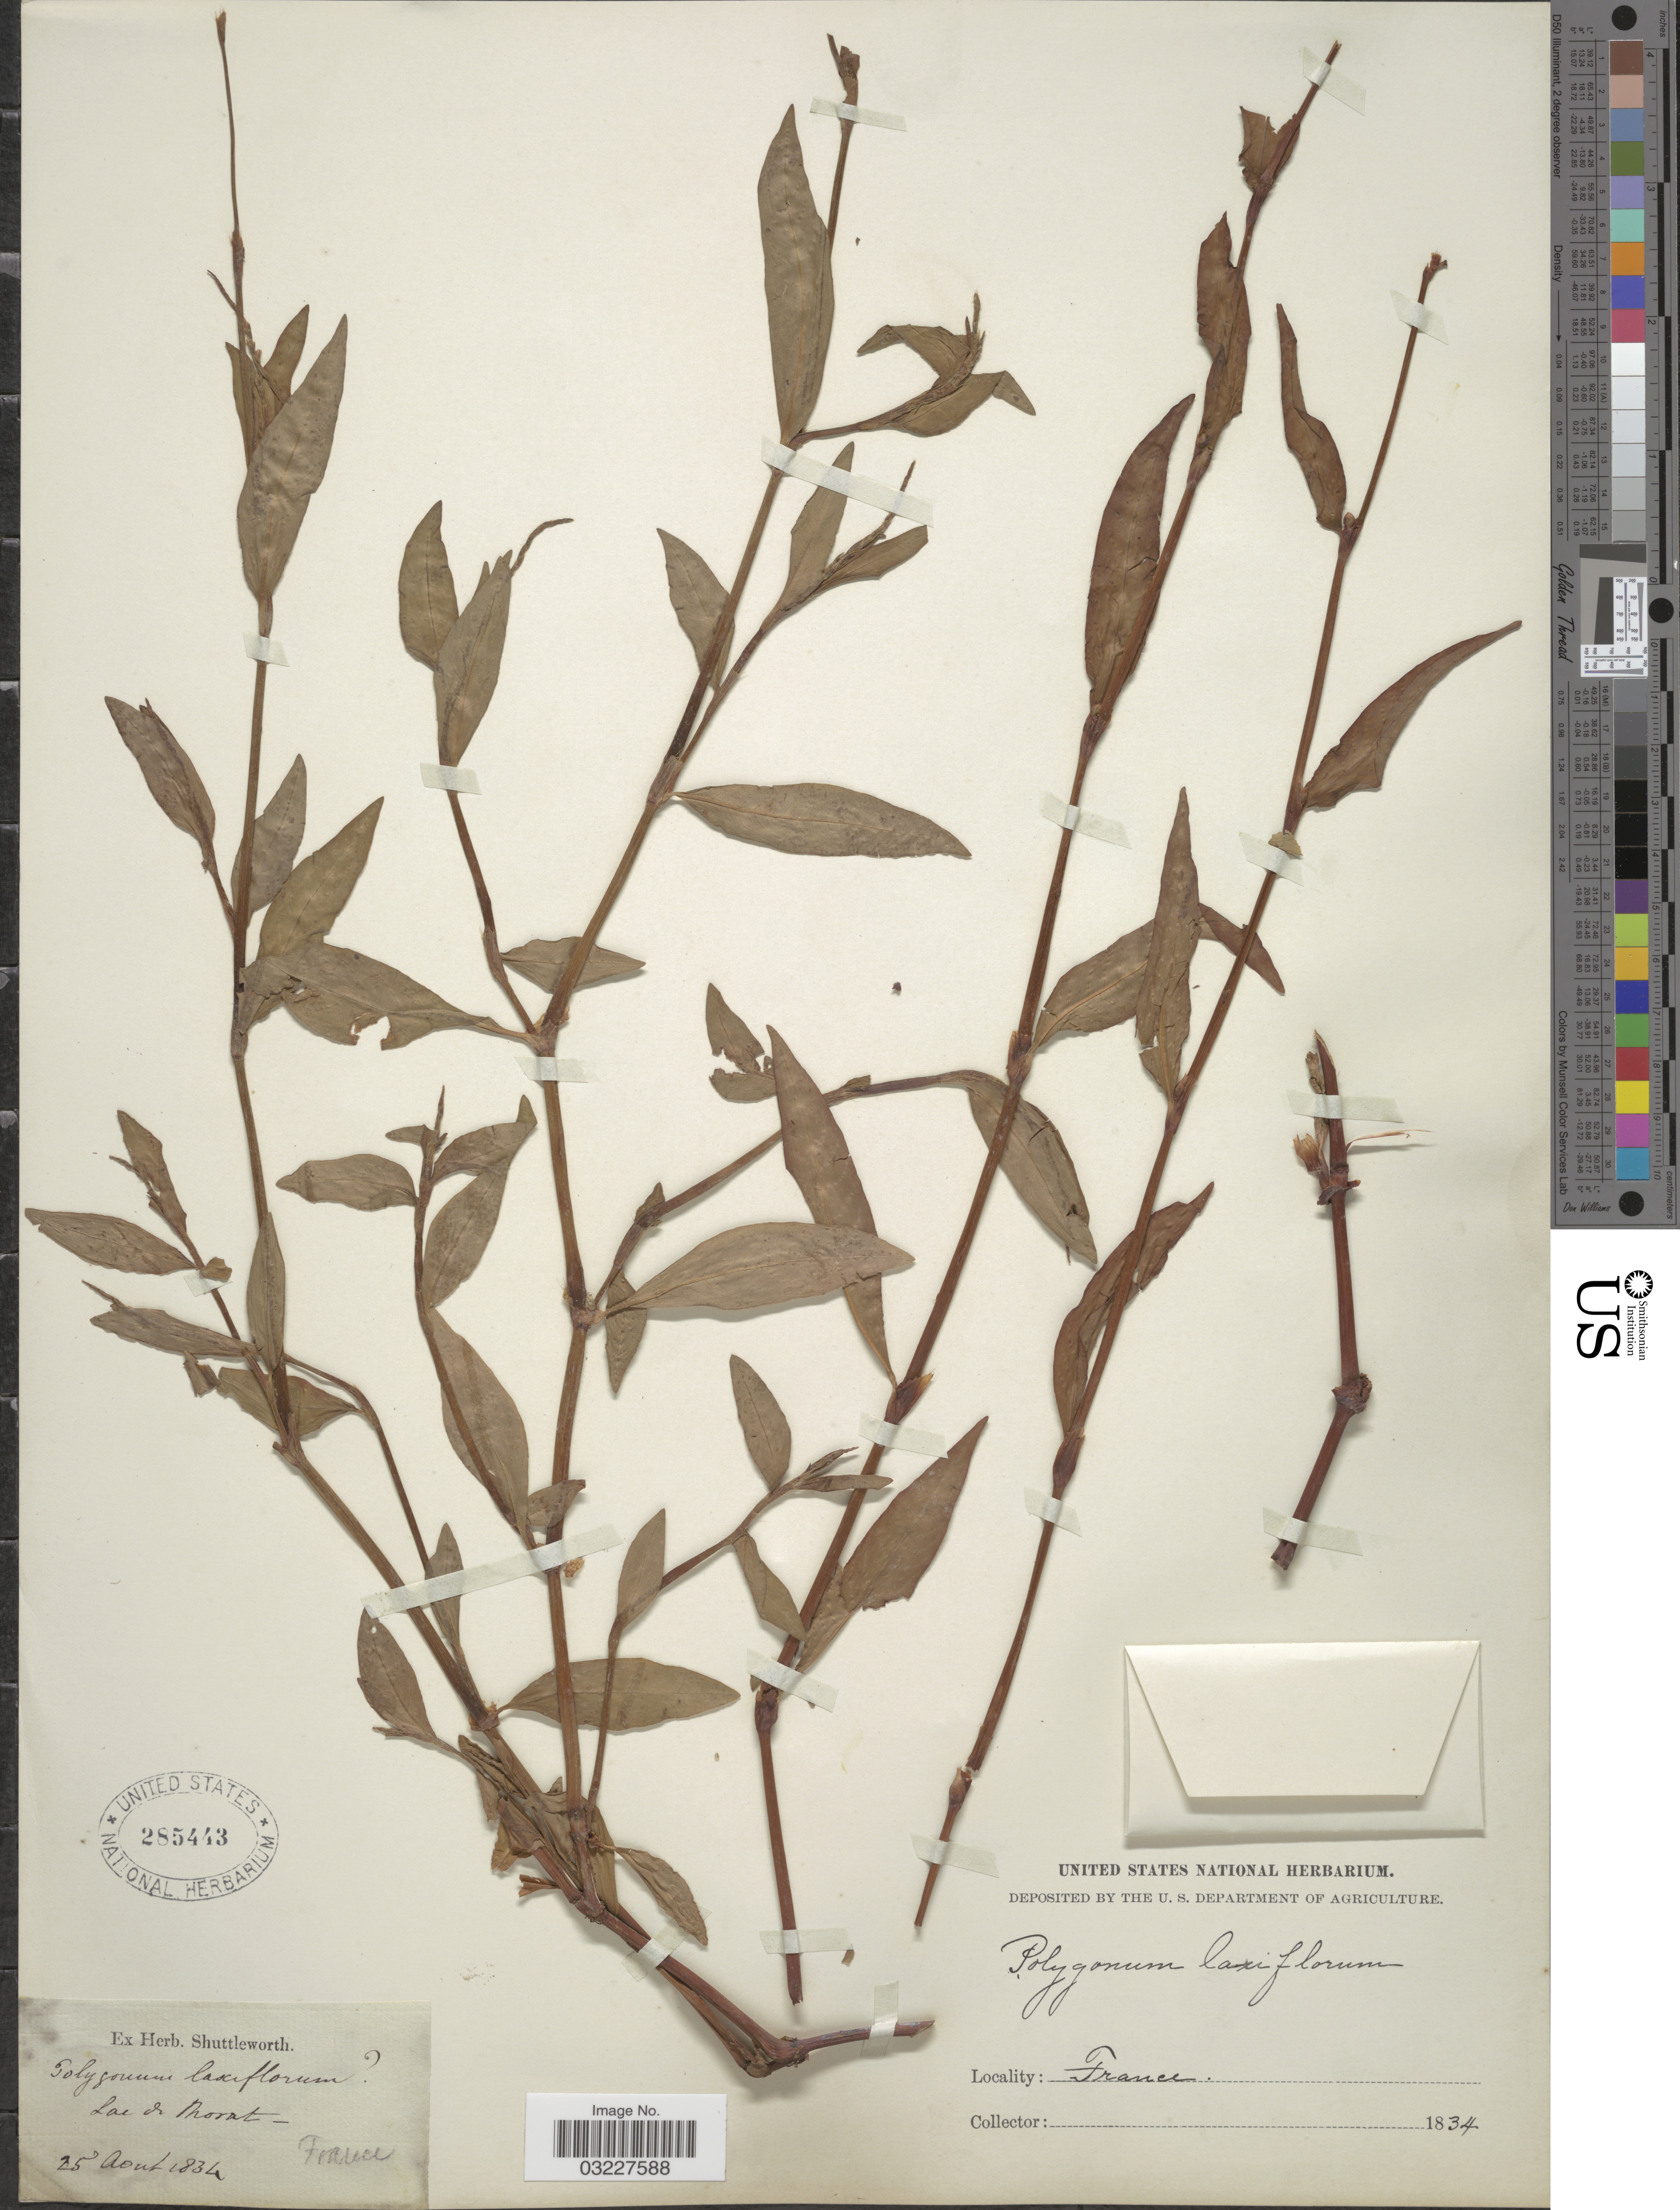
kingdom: Plantae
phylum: Tracheophyta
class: Magnoliopsida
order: Caryophyllales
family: Polygonaceae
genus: Polygonum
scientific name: Polygonum laxiflorum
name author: Weihe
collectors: Ex herb. Shuttleworth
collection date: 1834-08-25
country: France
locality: Lac de Morat.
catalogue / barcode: US 285443